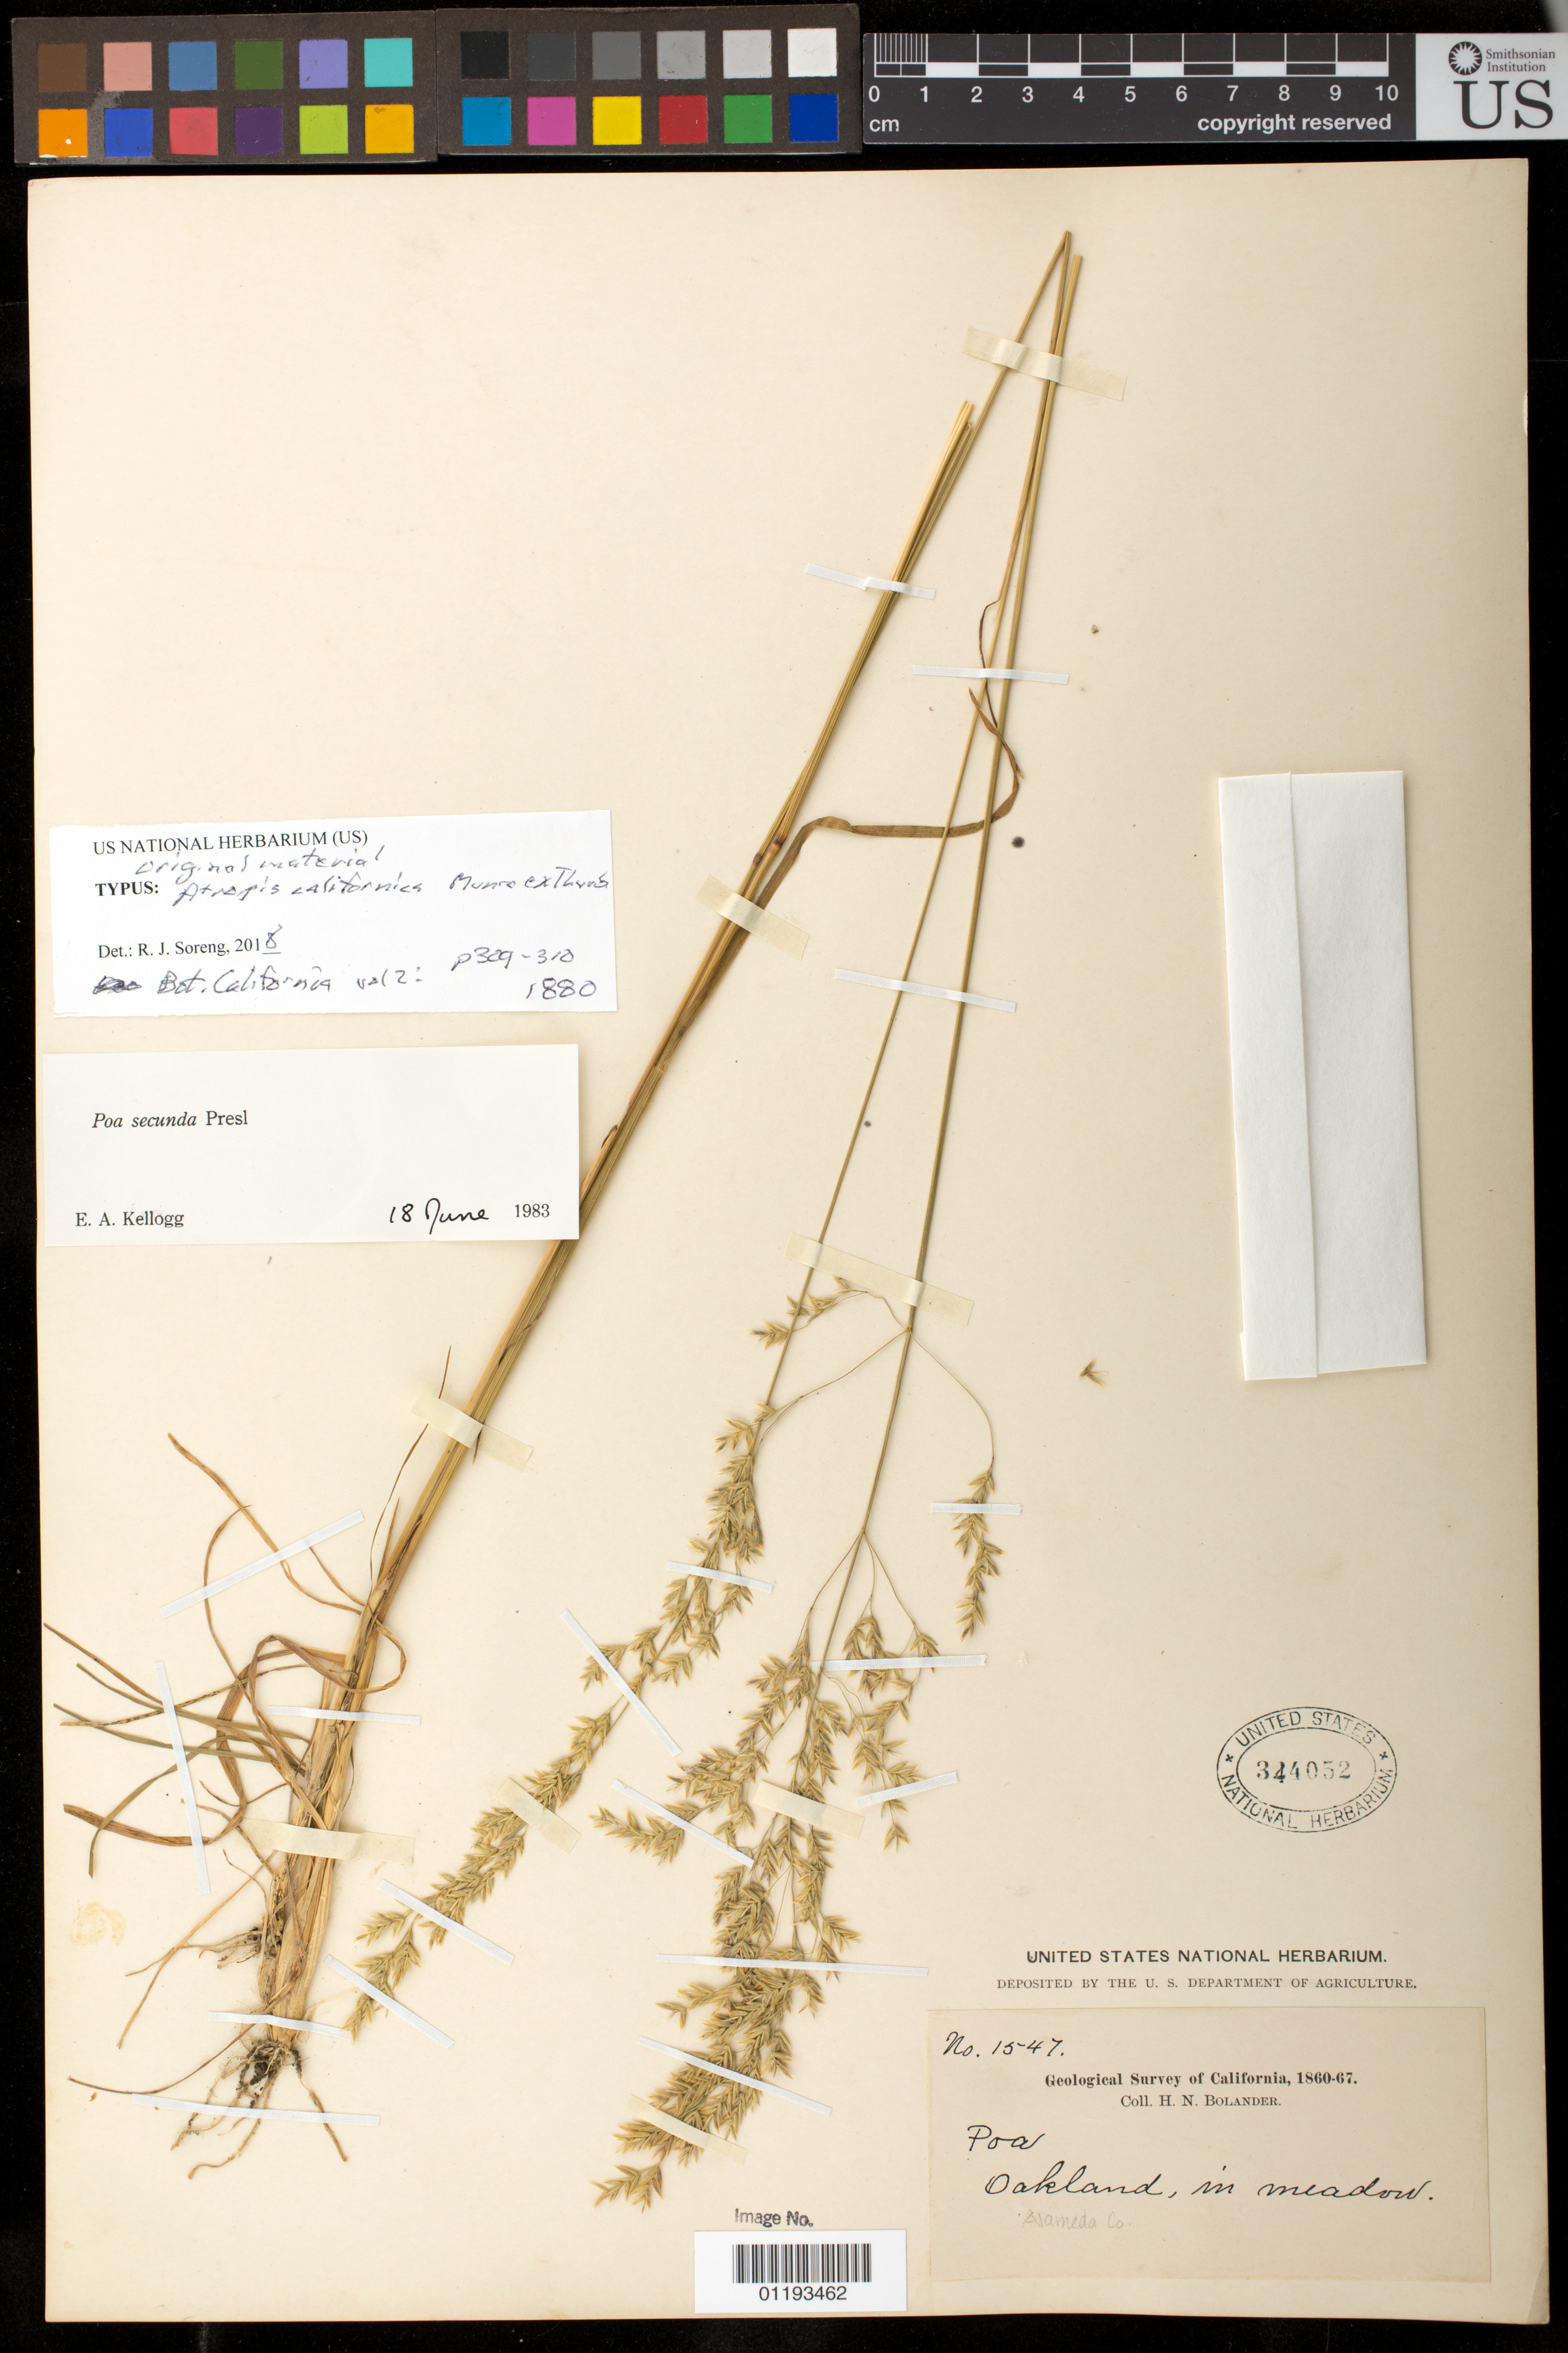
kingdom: Plantae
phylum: Tracheophyta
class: Liliopsida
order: Poales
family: Poaceae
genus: Atropis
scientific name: Atropis californica Munro ex Thurb., nom. illeg.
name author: Munro ex Thurb.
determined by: Soreng, Robert J., Research Associate (BOT), Smithsonian Institution - National Museum of Natural History (UNITED STATES)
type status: Possible Type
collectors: H. Bolander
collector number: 1547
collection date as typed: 1860 to -- --- 1867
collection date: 1860/1867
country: United States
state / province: California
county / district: Alameda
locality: Oakland.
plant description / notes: Annotated by R.J. Soreng (2018) as "original material" of Atropis californica Munro ex Thurb.; specimen not originally annotated with this name, and this collection number not cited in protologue ("In various localities near San Francisco (Bolander)..."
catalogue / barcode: US 344052